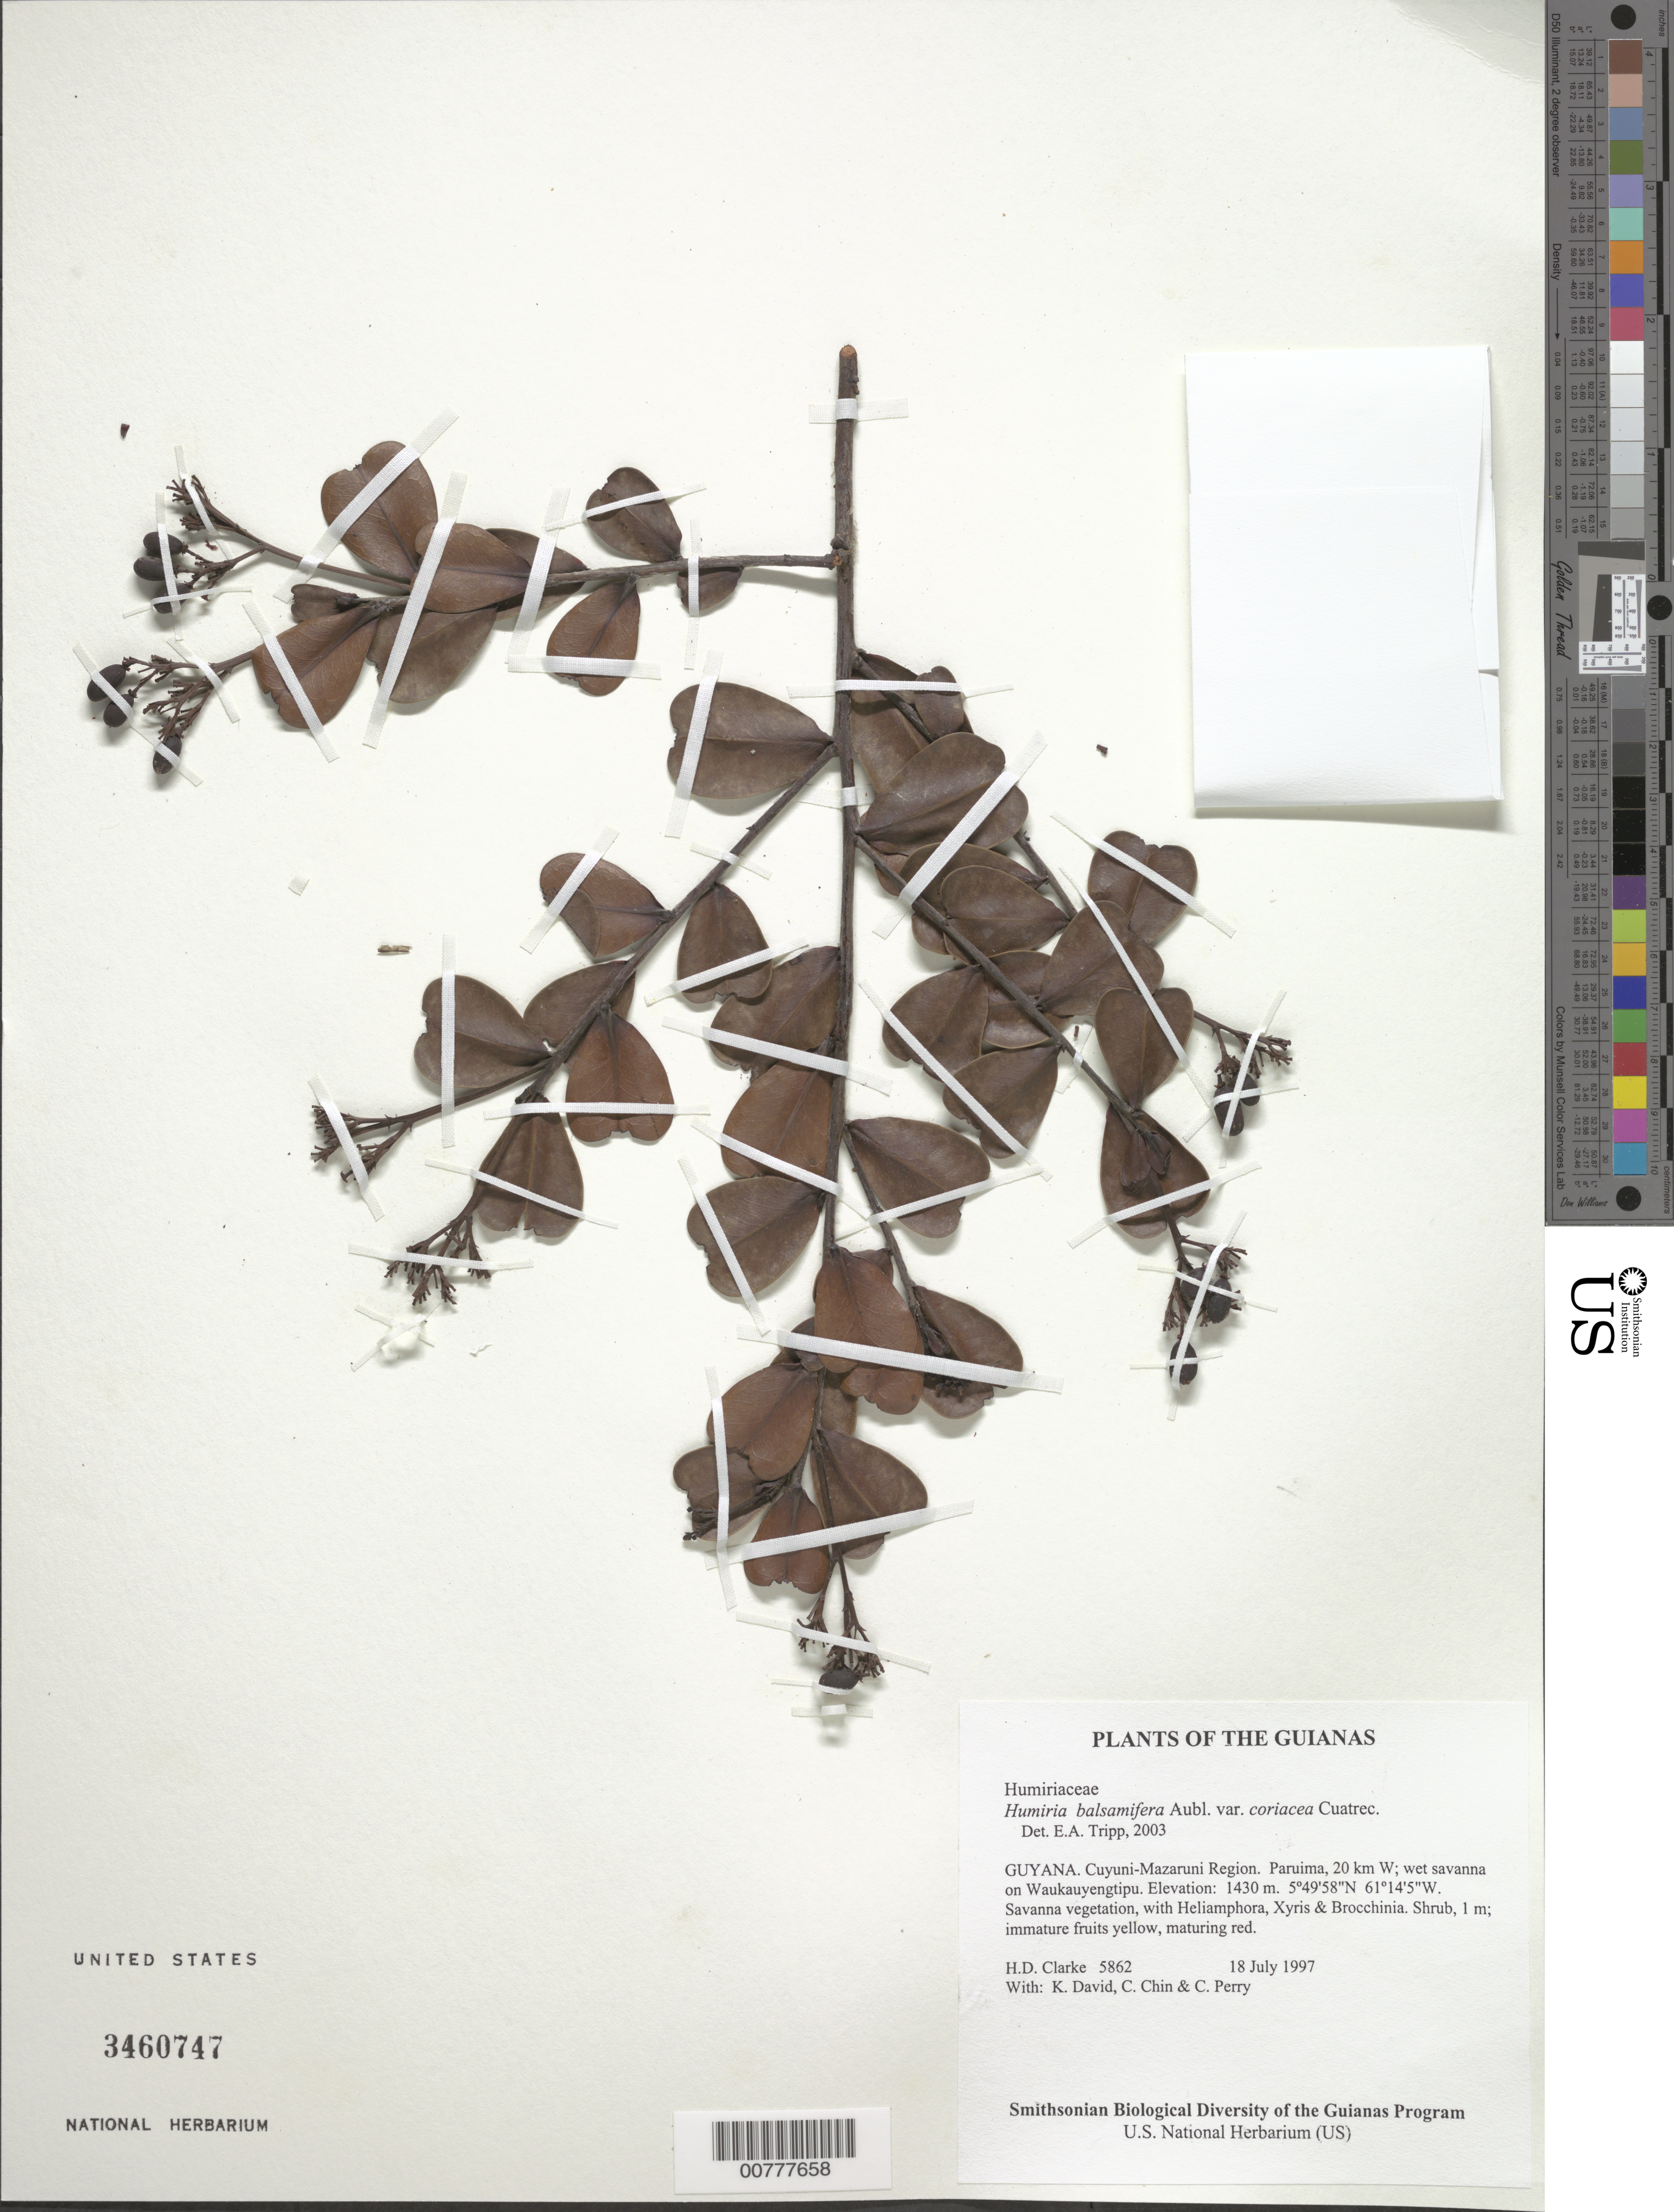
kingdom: Plantae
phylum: Tracheophyta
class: Magnoliopsida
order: Malpighiales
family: Humiriaceae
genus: Humiria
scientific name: Humiria balsamifera var. coriacea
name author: Cuatrec.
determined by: Tripp, Erin A.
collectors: H. D. Clarke, K. David, C. Chin & C. Perry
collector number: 5862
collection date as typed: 18 July 1997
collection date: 1997-07-18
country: Guyana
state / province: Cuyuni-Mazaruni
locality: Paruima, 20 km W; wet savanna on Waukauyengtipu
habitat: Savanna vegetation, with Heliamphora, Xyris & Brocchinia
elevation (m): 1430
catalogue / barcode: US 3460747